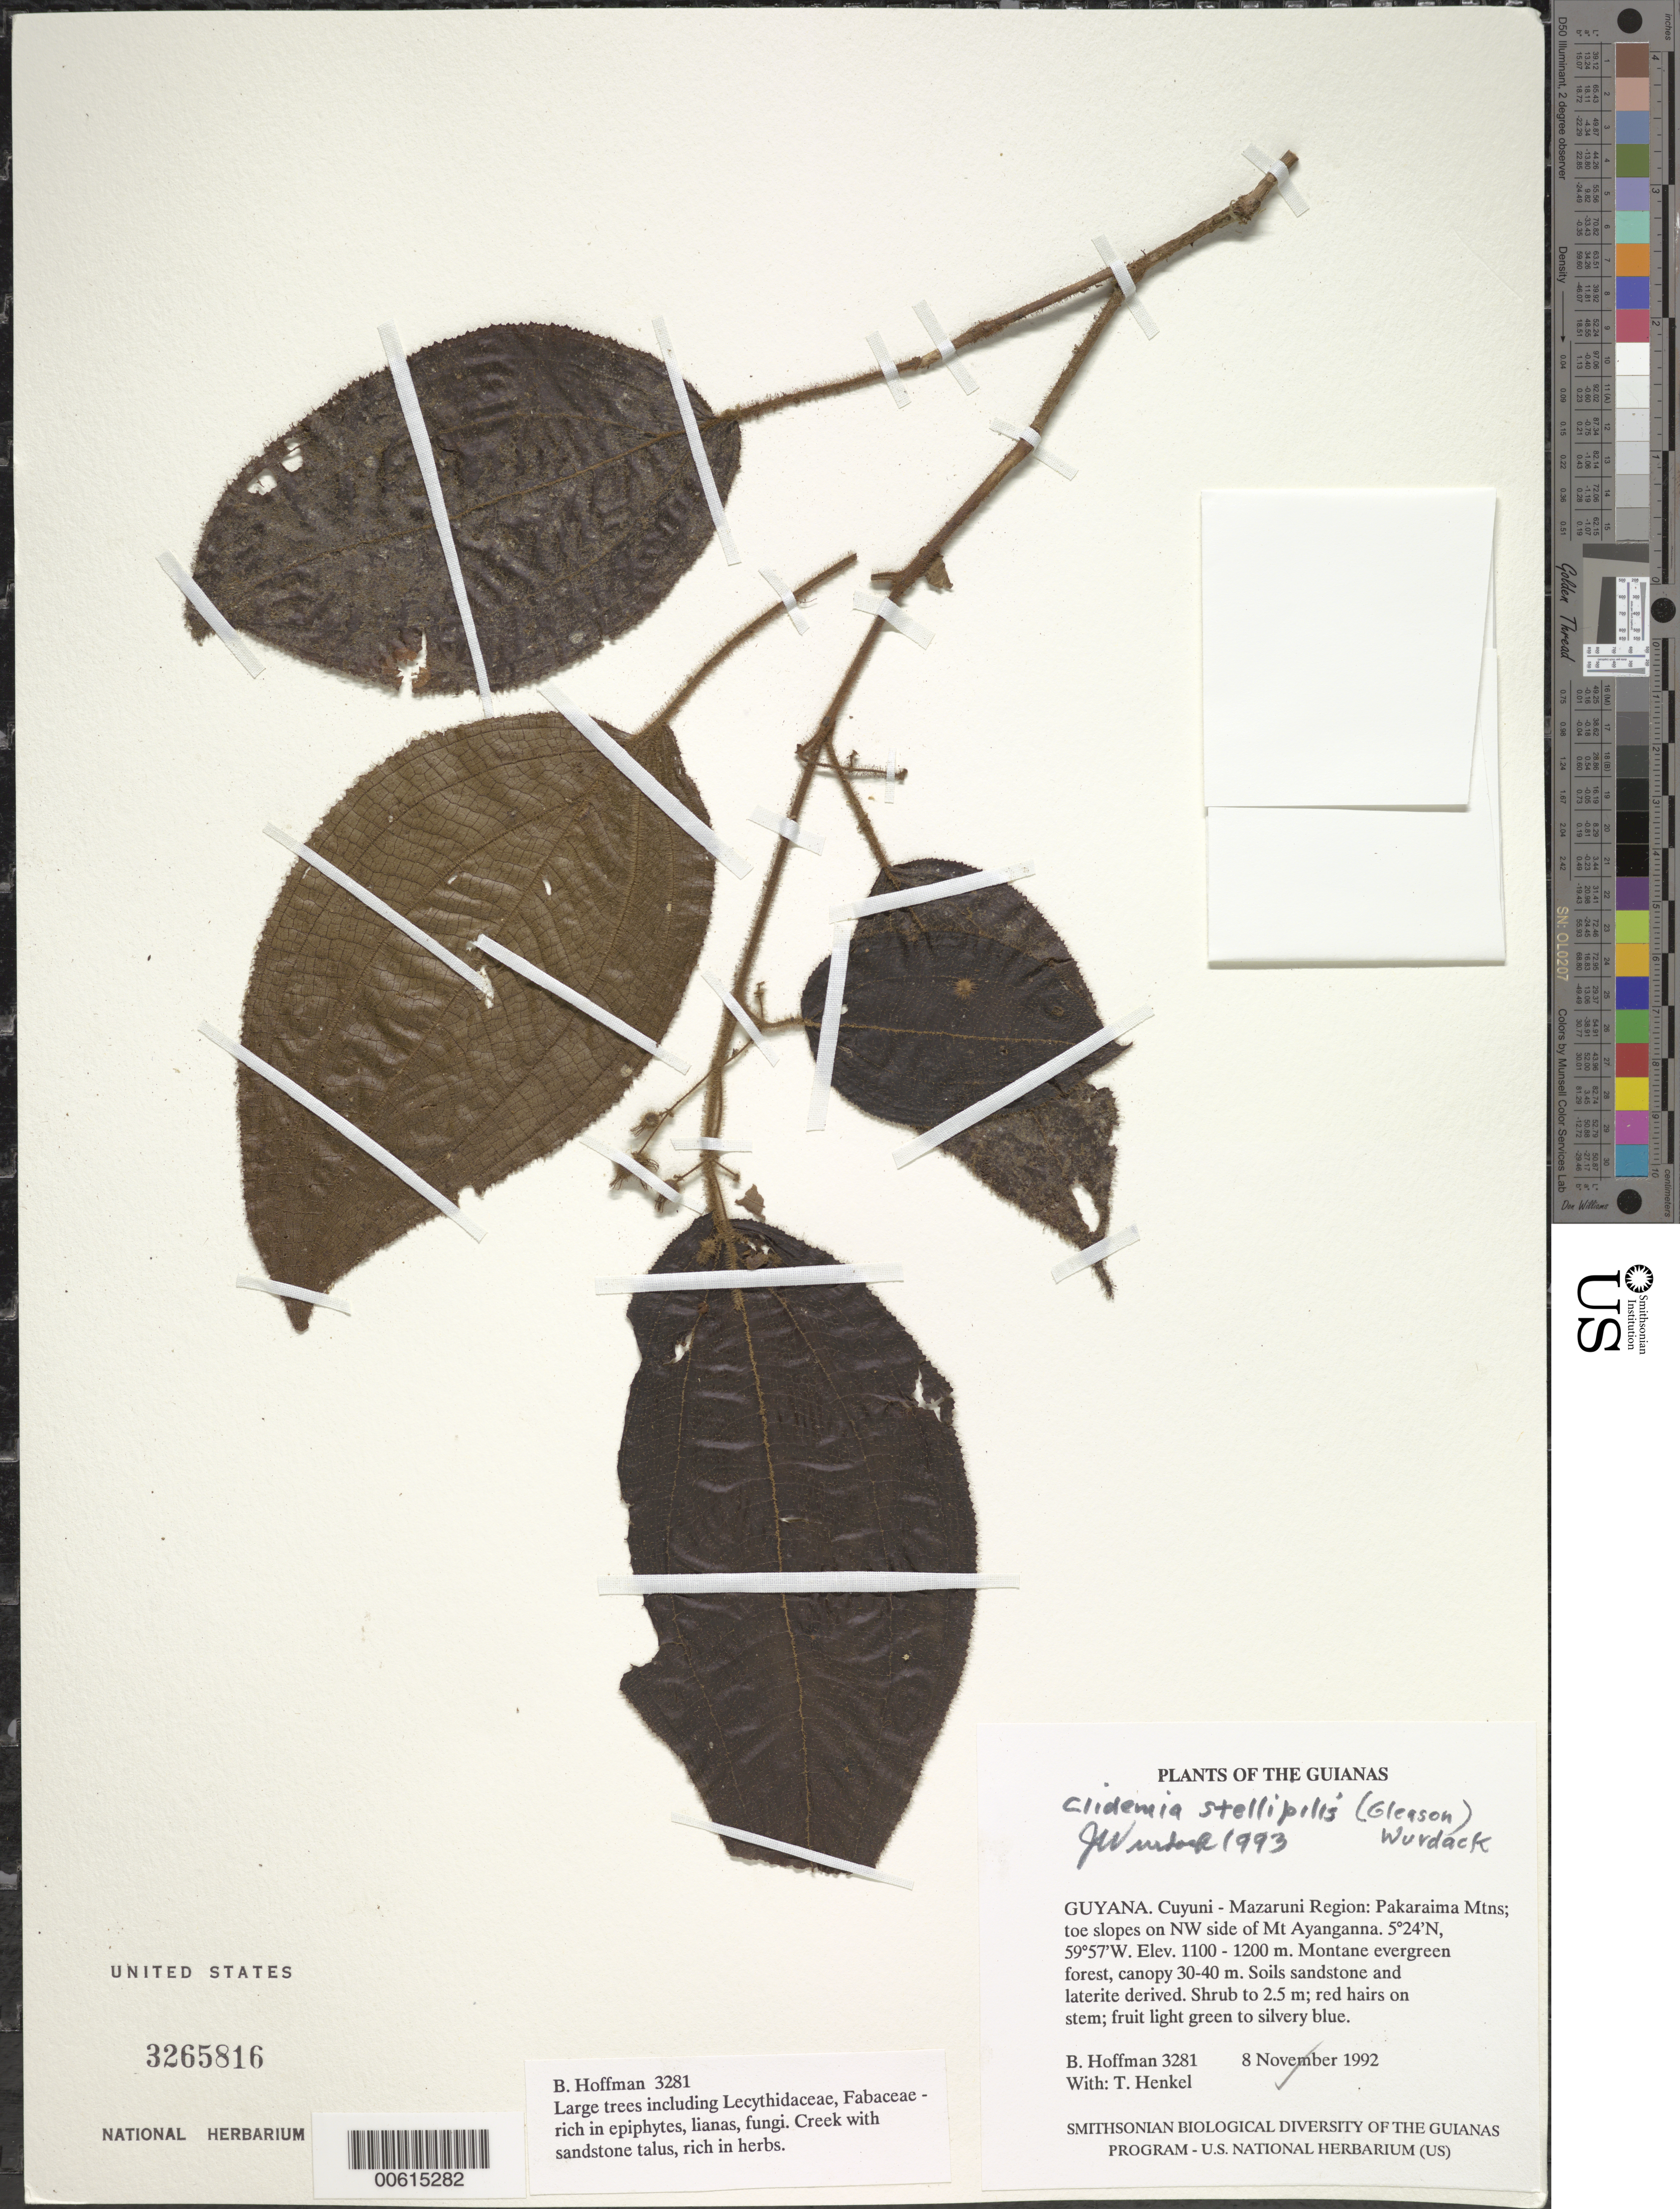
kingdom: Plantae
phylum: Tracheophyta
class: Magnoliopsida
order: Myrtales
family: Melastomataceae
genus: Clidemia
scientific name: Clidemia stellipilis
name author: (Gleason) Wurdack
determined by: Wurdack, John J., (US), US (UNITED STATES)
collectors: B. Hoffman & T. Henkel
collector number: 3281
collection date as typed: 8 November 1992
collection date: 1992-11-08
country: Guyana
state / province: Cuyuni-Mazaruni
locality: Pakaraima Mountains; toe slopes on NW side of Mt. Ayanganna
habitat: Montane evergreen forest, canopy 30-40 m. Soils sandstone and laterite derived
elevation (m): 1100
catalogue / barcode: US 3265816